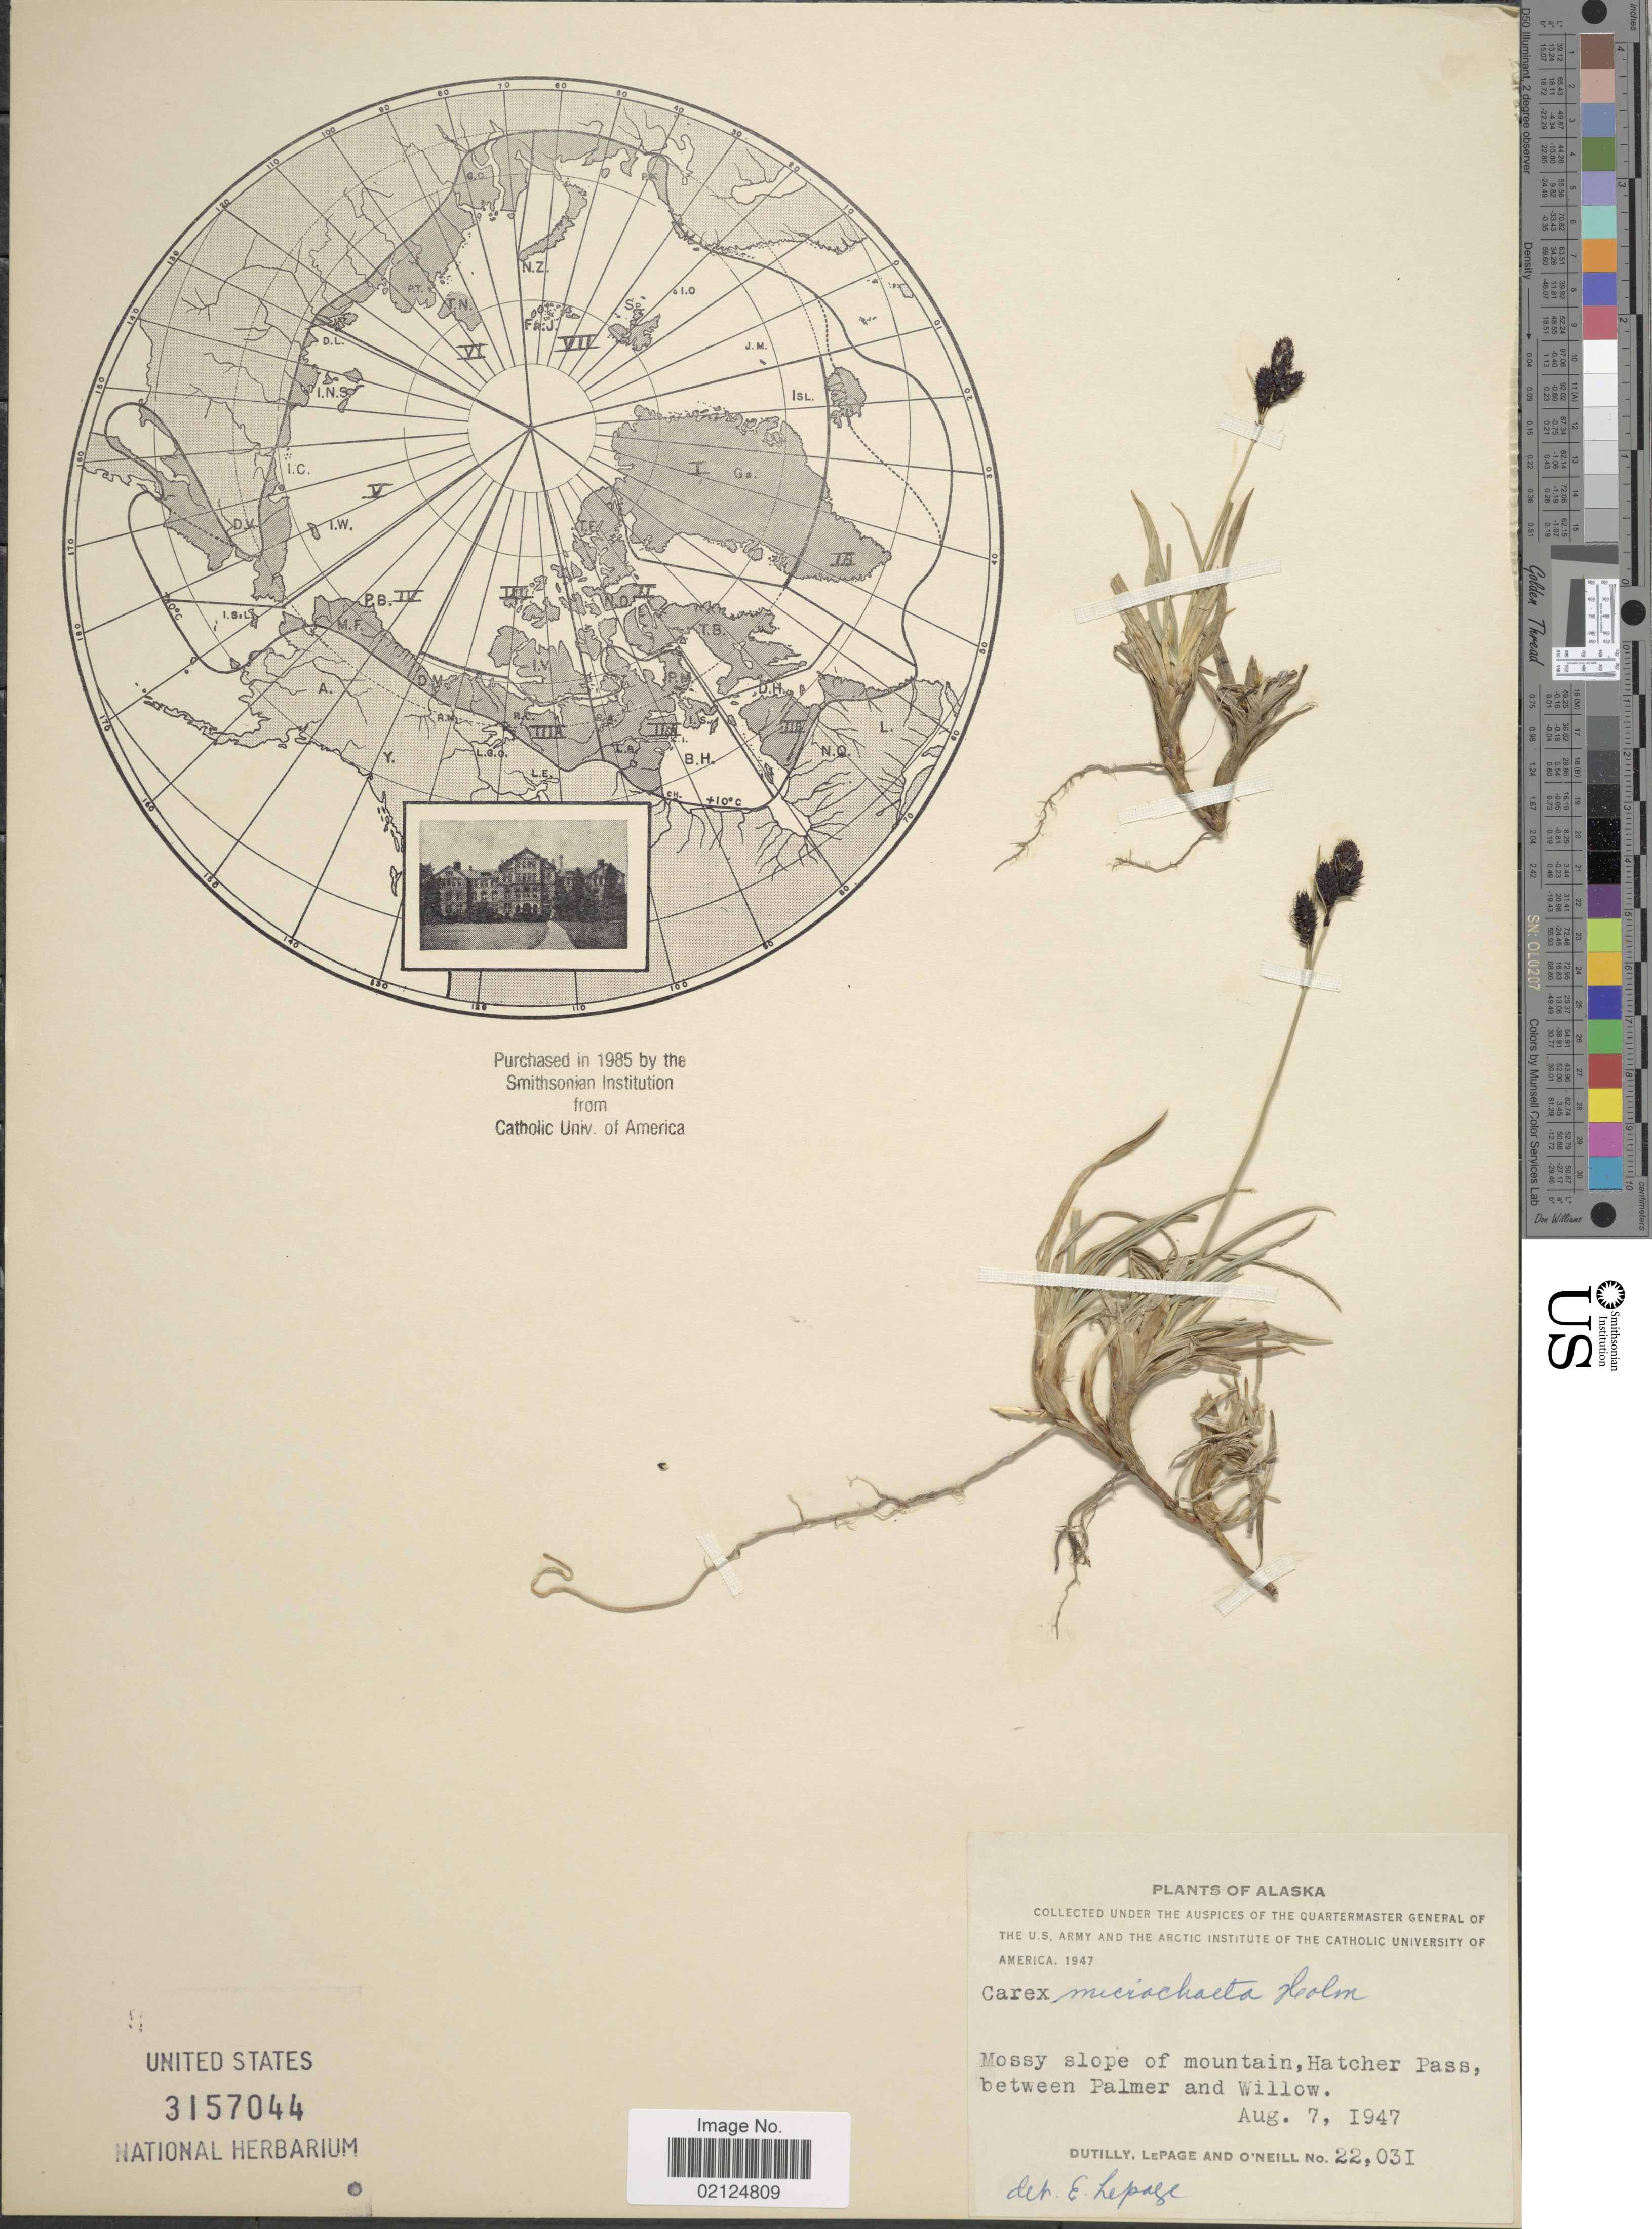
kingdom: Plantae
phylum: Tracheophyta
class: Liliopsida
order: Poales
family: Cyperaceae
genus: Carex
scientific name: Carex microchaeta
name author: Holm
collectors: -. Dutilly, -. LePage & O' Neill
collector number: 22031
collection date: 1947-08-07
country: United States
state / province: Alaska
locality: Hatcher Pass, between Palmer and Willow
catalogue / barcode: US 3157044